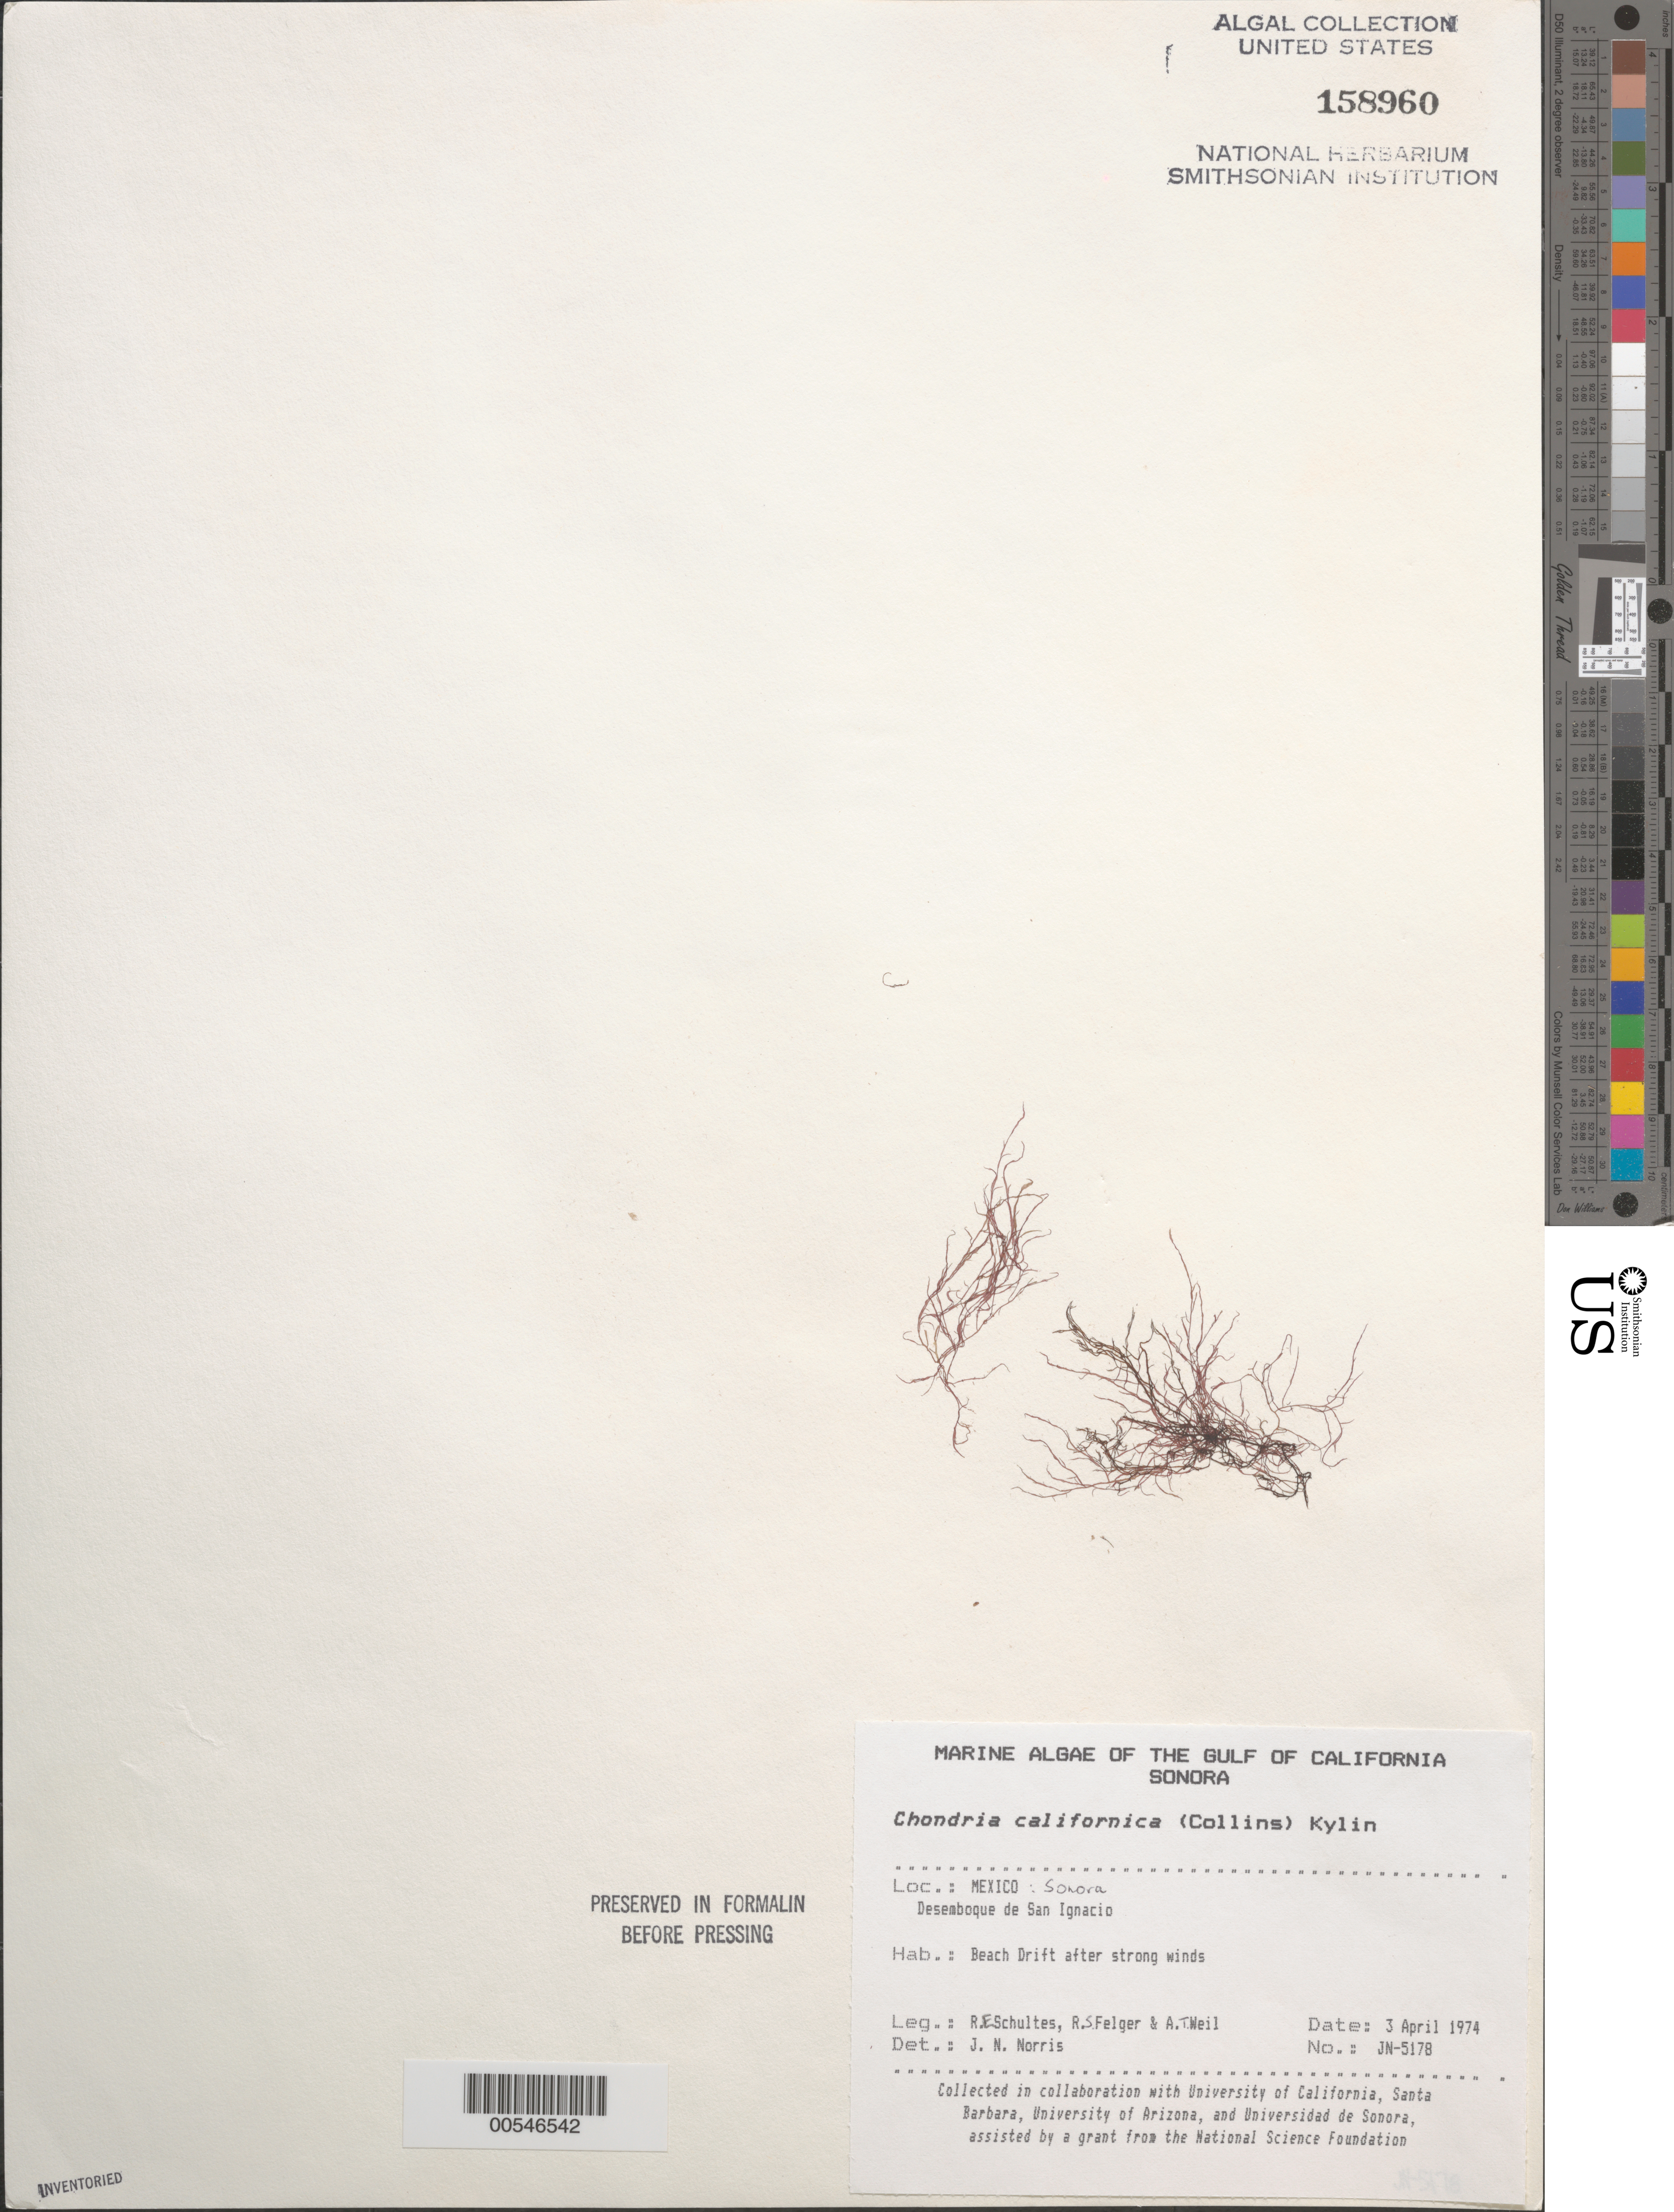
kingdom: Plantae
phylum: Rhodophyta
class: Florideophyceae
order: Ceramiales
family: Rhodomelaceae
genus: Chondria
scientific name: Chondria acrorhizophora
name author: Setch. & N.L. Gardner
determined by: Algae name updating Project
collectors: R. E. Schultes, R. S. Felger & A. T. Weil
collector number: JN-5178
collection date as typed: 03 Apr 1974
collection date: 1974-04-03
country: Mexico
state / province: Sonora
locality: Desemboque de San Ignacio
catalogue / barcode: US 158960